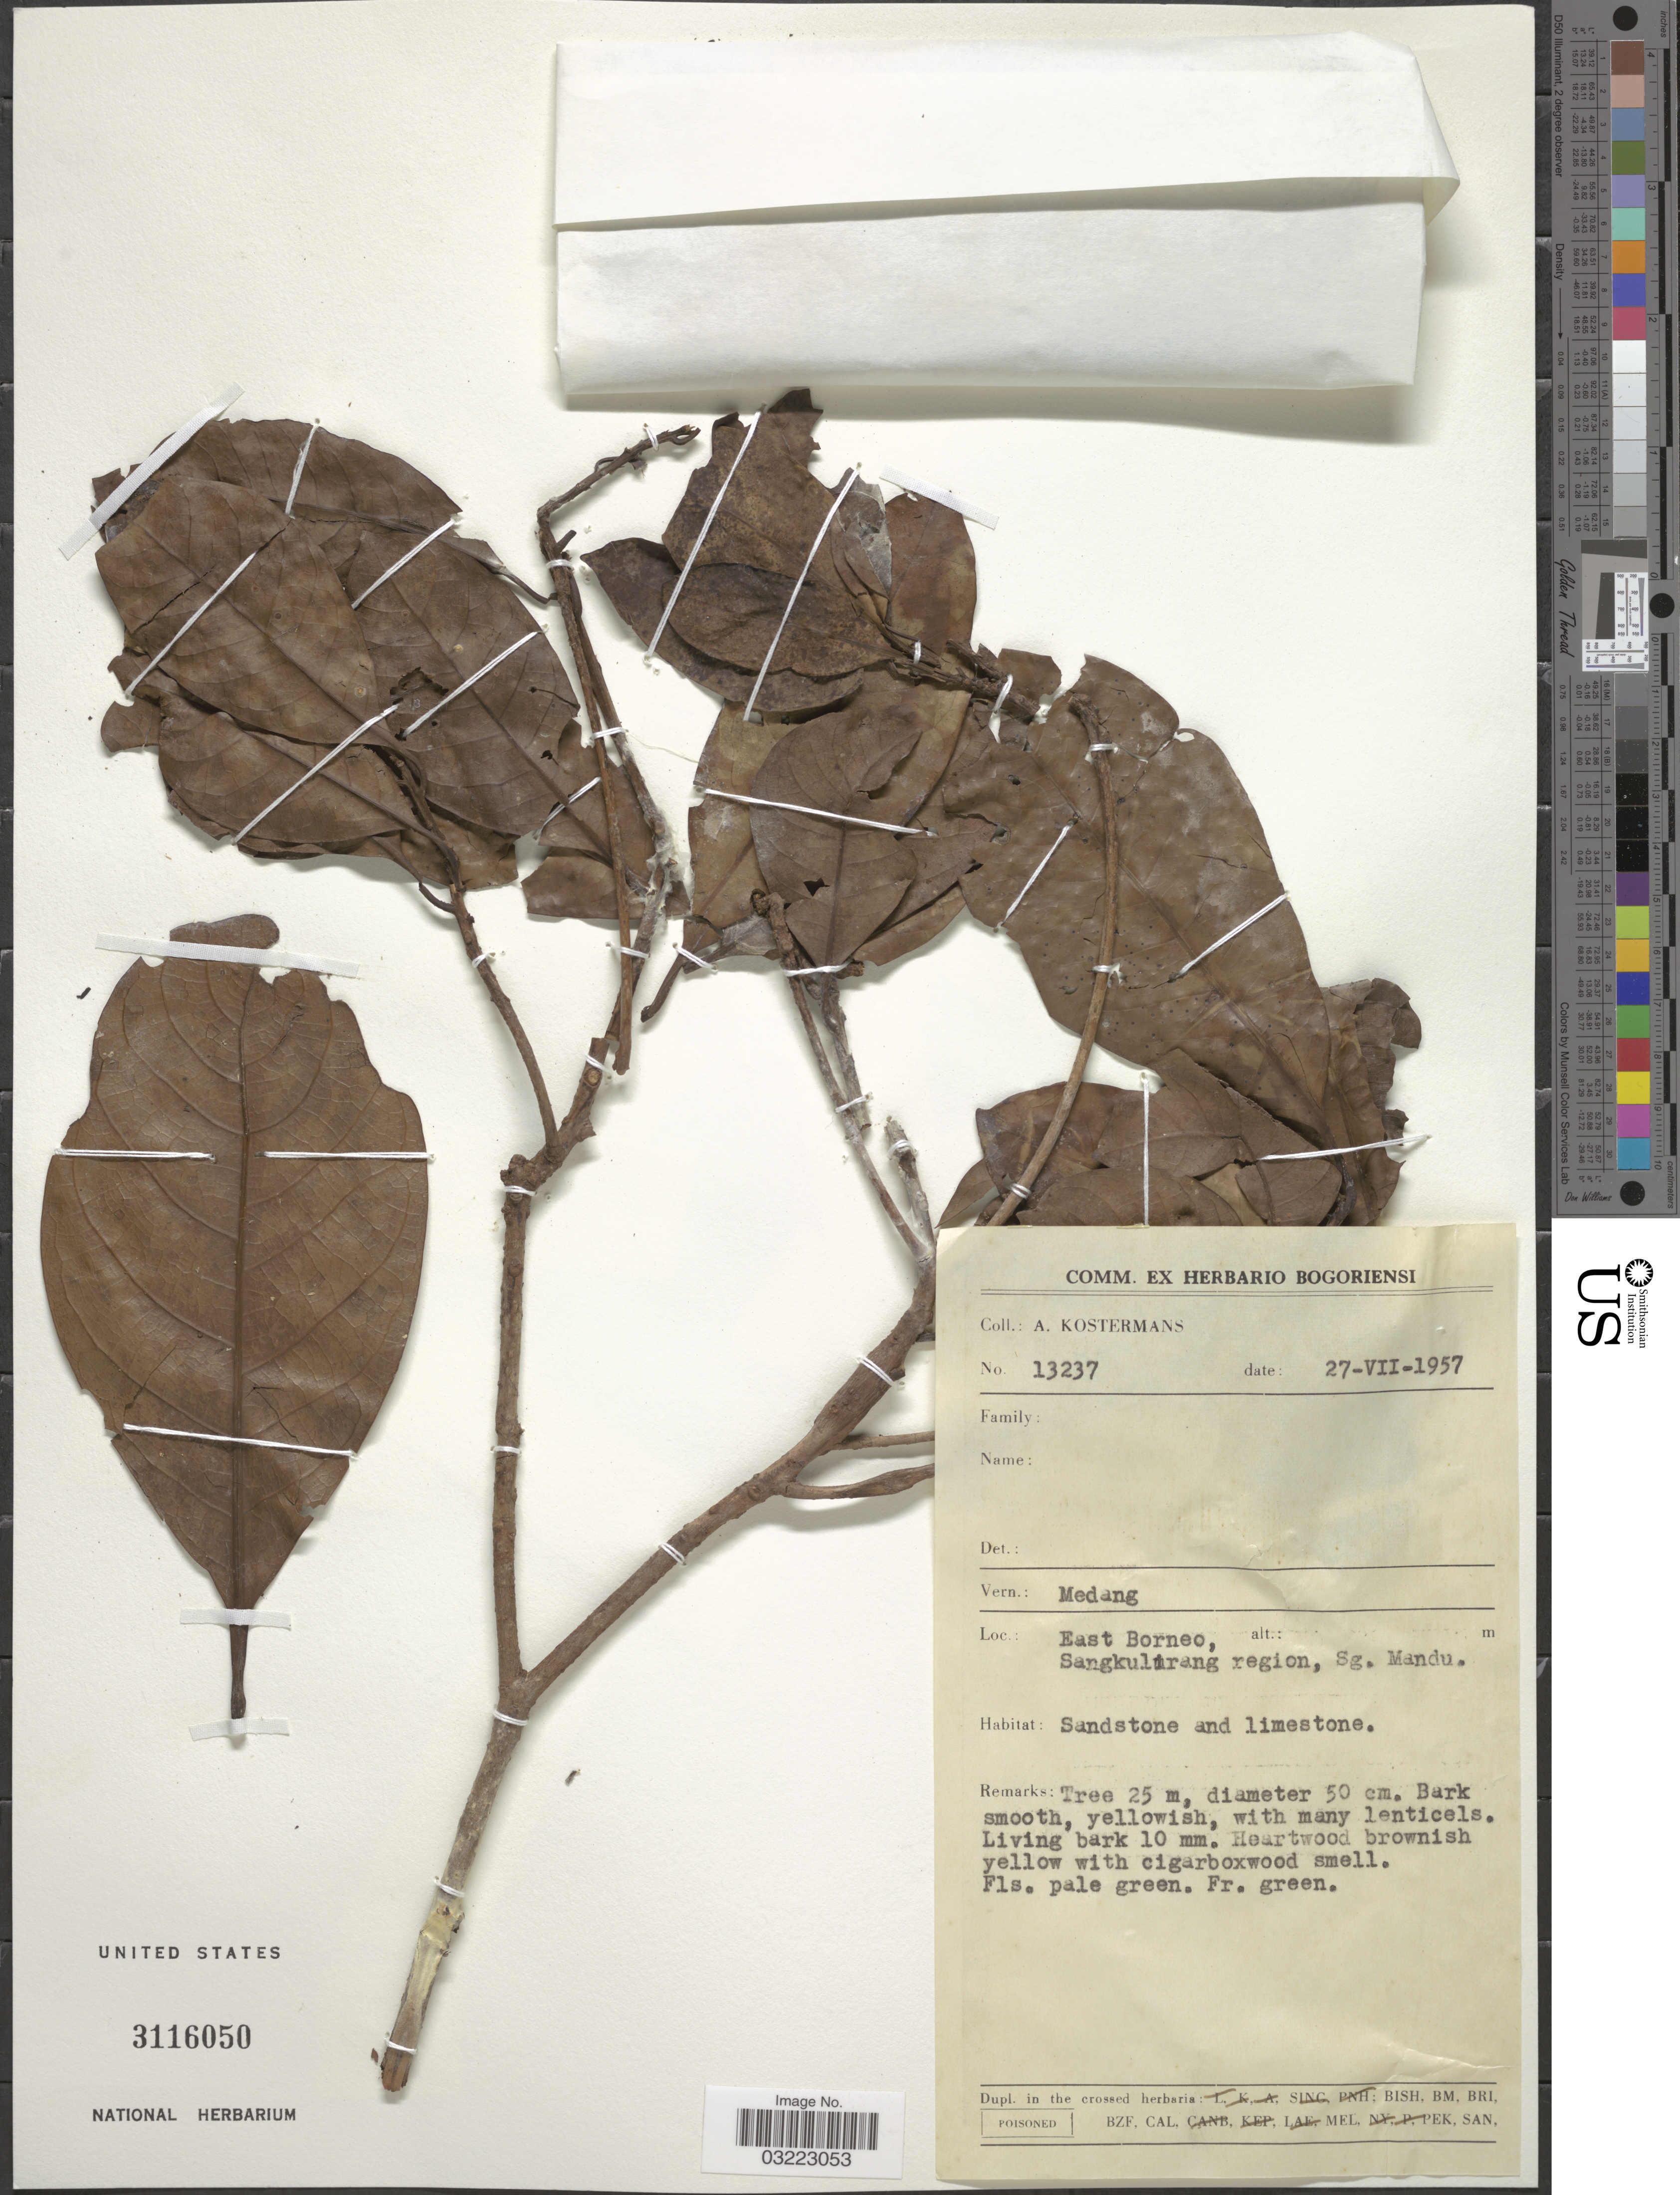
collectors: A. J. G. Kostermans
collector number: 13237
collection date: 1957-07-27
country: Indonesia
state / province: Kalimantan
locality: East Borneo, Sangkulirang region, Sg. Mandu.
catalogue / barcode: US 3116050